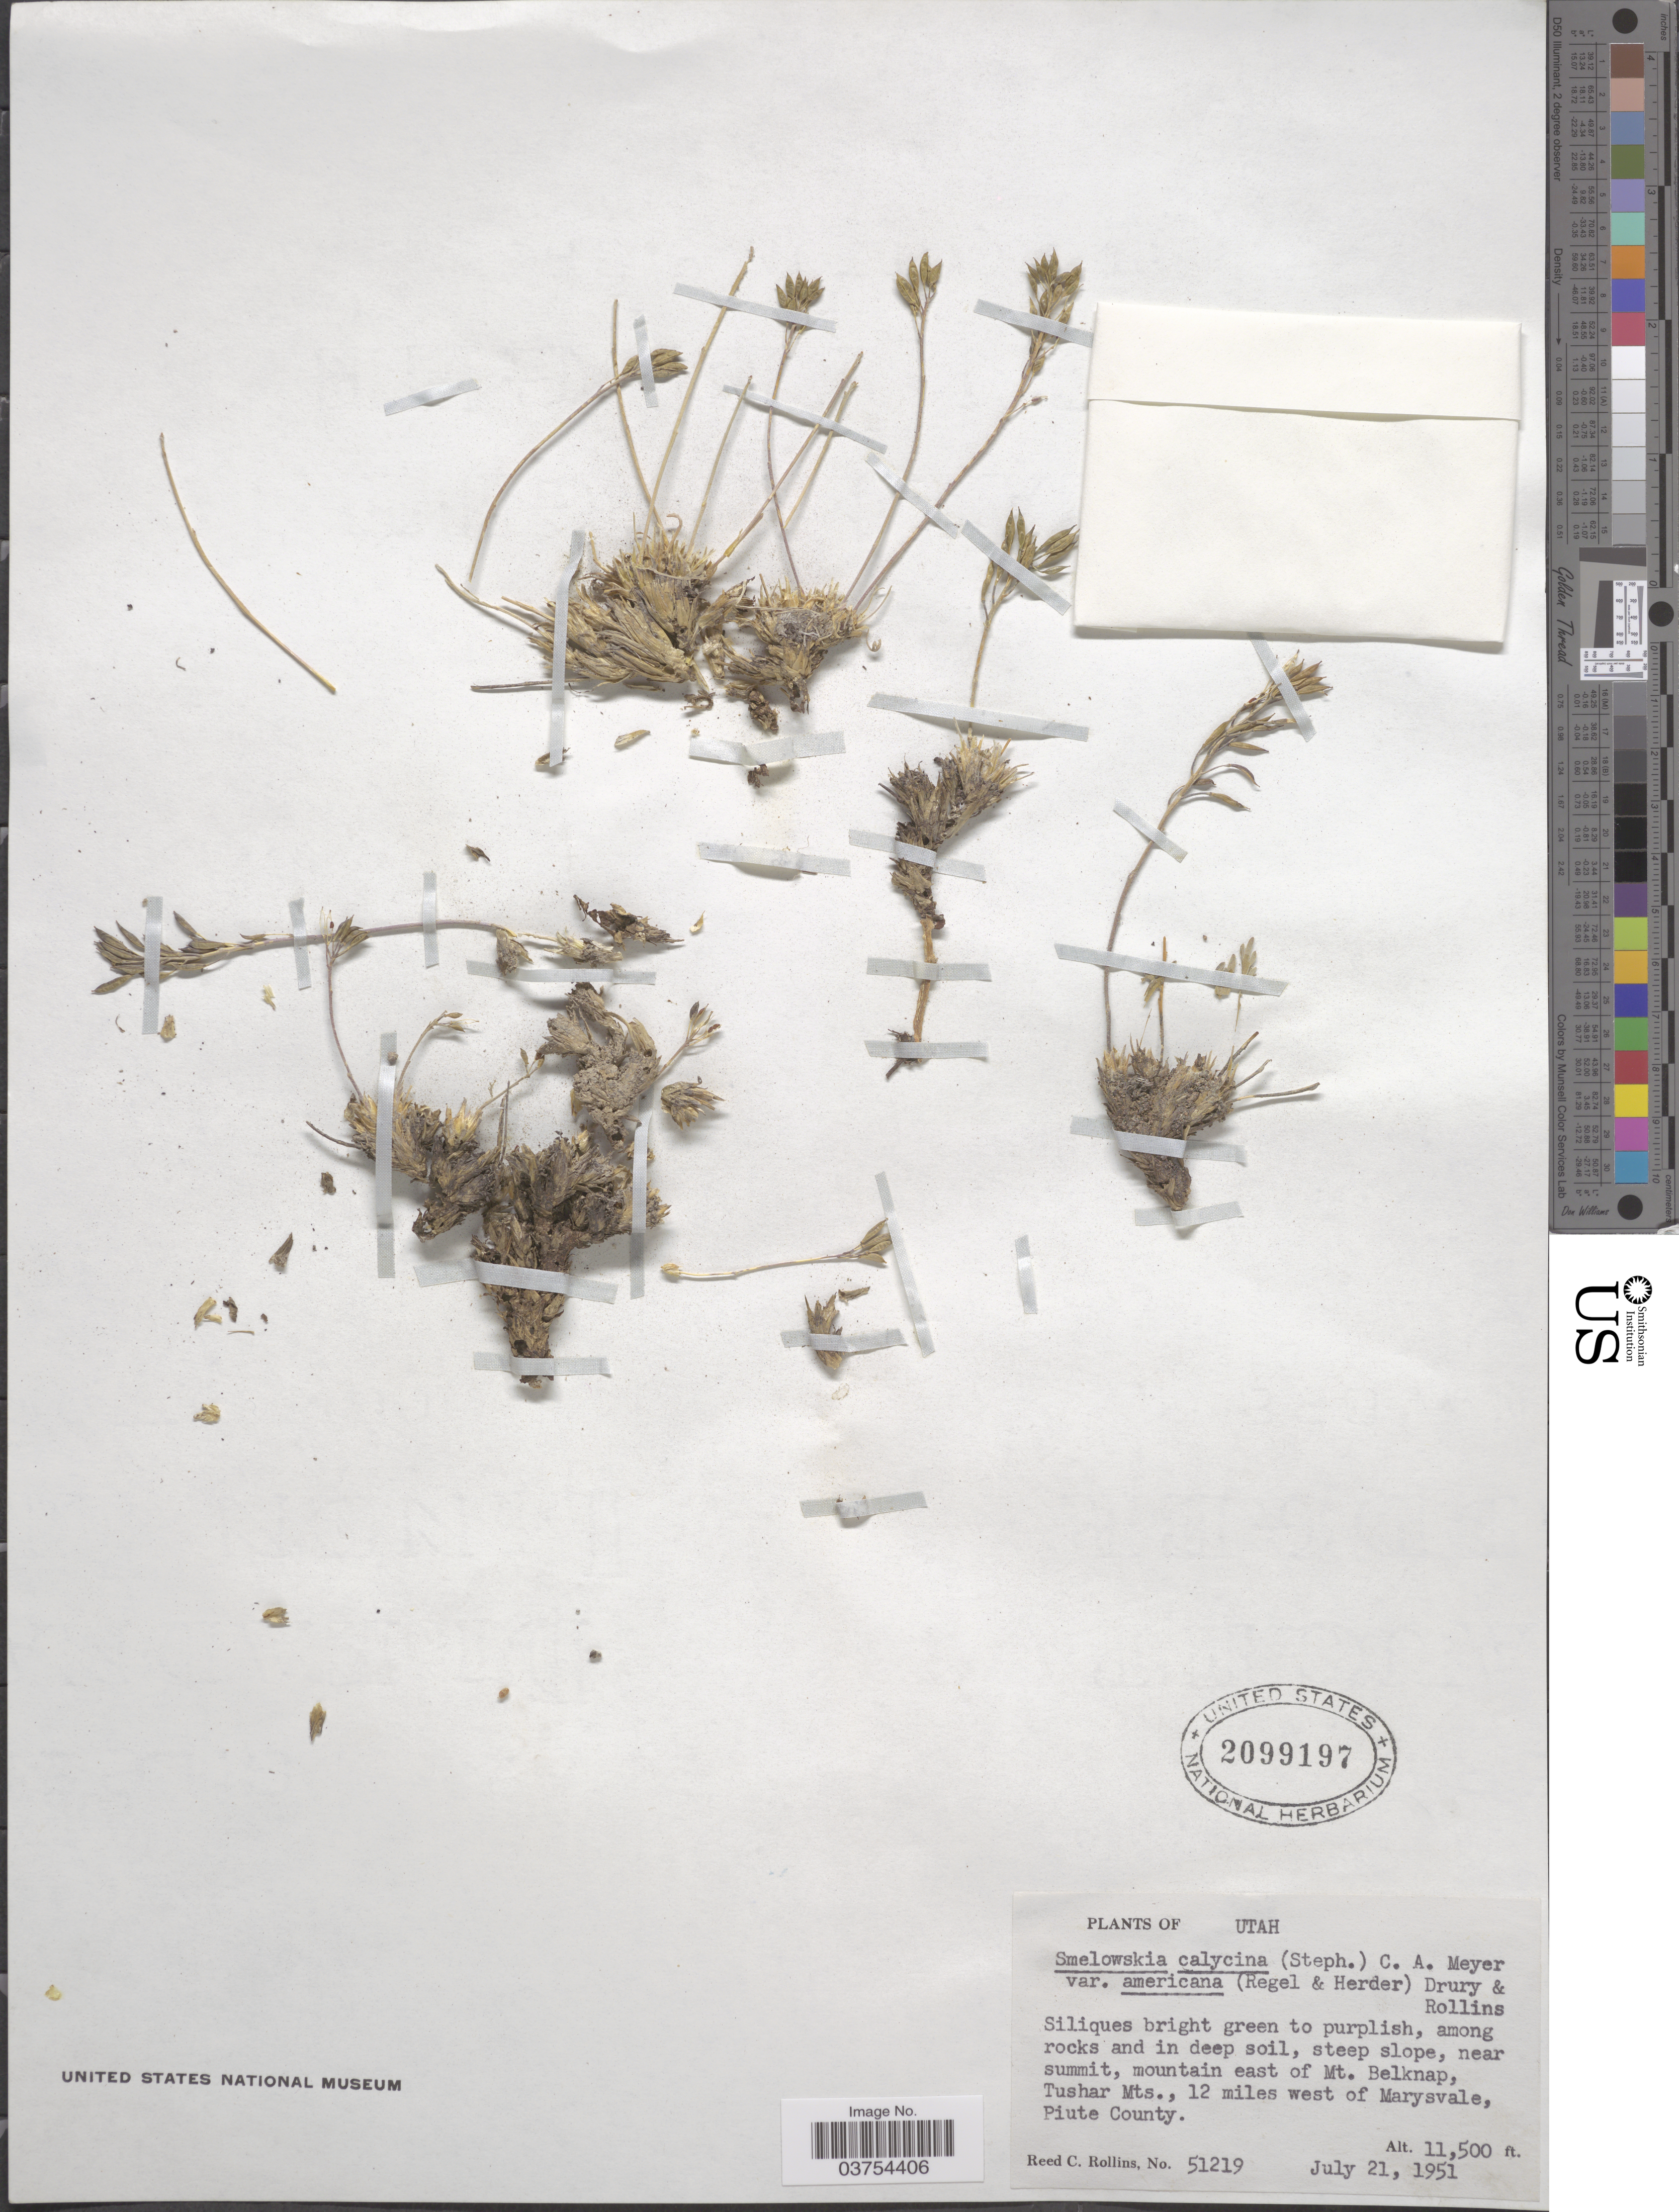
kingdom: Plantae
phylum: Tracheophyta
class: Magnoliopsida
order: Brassicales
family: Brassicaceae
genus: Smelowskia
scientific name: Smelowskia calycina var. americana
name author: (Regel & Herder) W.H.Drury & Rollins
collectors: R. C. Rollins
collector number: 51219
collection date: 1951-07-21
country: United States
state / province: Utah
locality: Near summit, mountain east of Mt. Belknap, Tushar Mts., 12 miles west of Marysvale, Piute County.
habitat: among rocks and in deep soil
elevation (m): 3505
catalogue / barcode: US 2099197